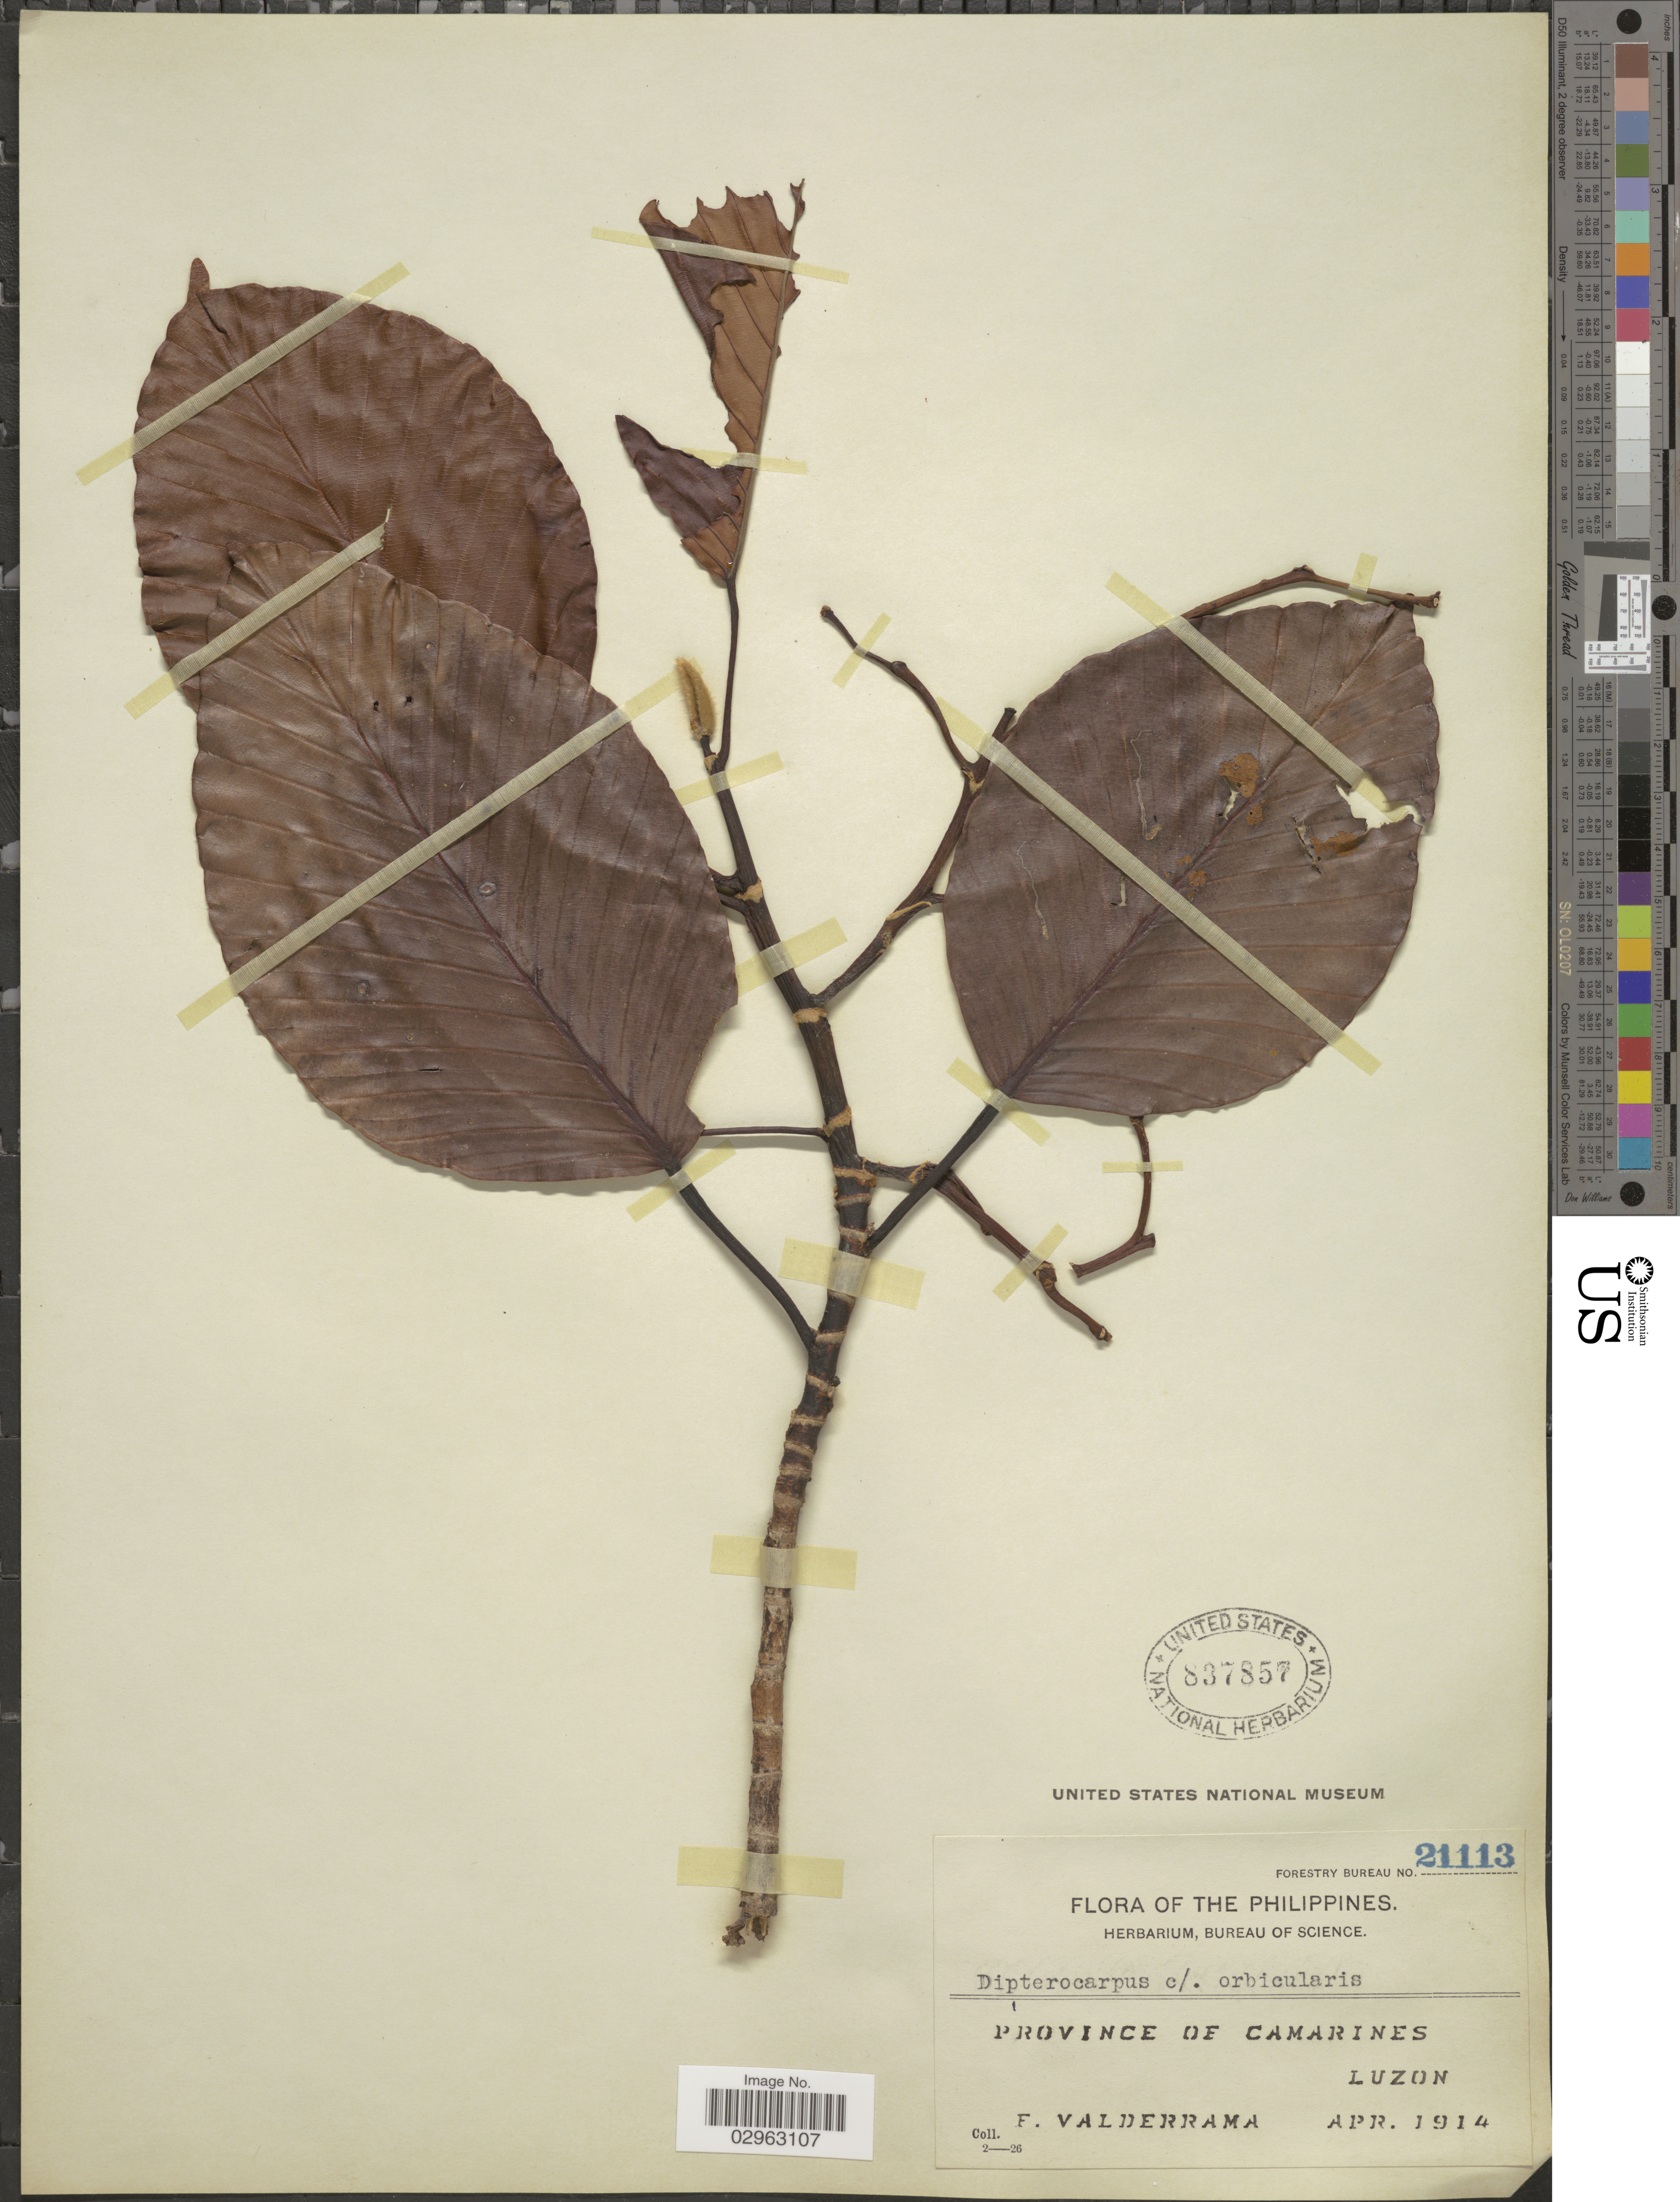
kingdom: Plantae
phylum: Tracheophyta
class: Magnoliopsida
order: Malvales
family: Dipterocarpaceae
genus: Dipterocarpus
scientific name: Dipterocarpus orbicularis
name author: Foxw.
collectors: F. Valderrama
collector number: Forestry Bureau 21113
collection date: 1914-04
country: Philippines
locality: Province of Camarines, Luzon.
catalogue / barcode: US 837857